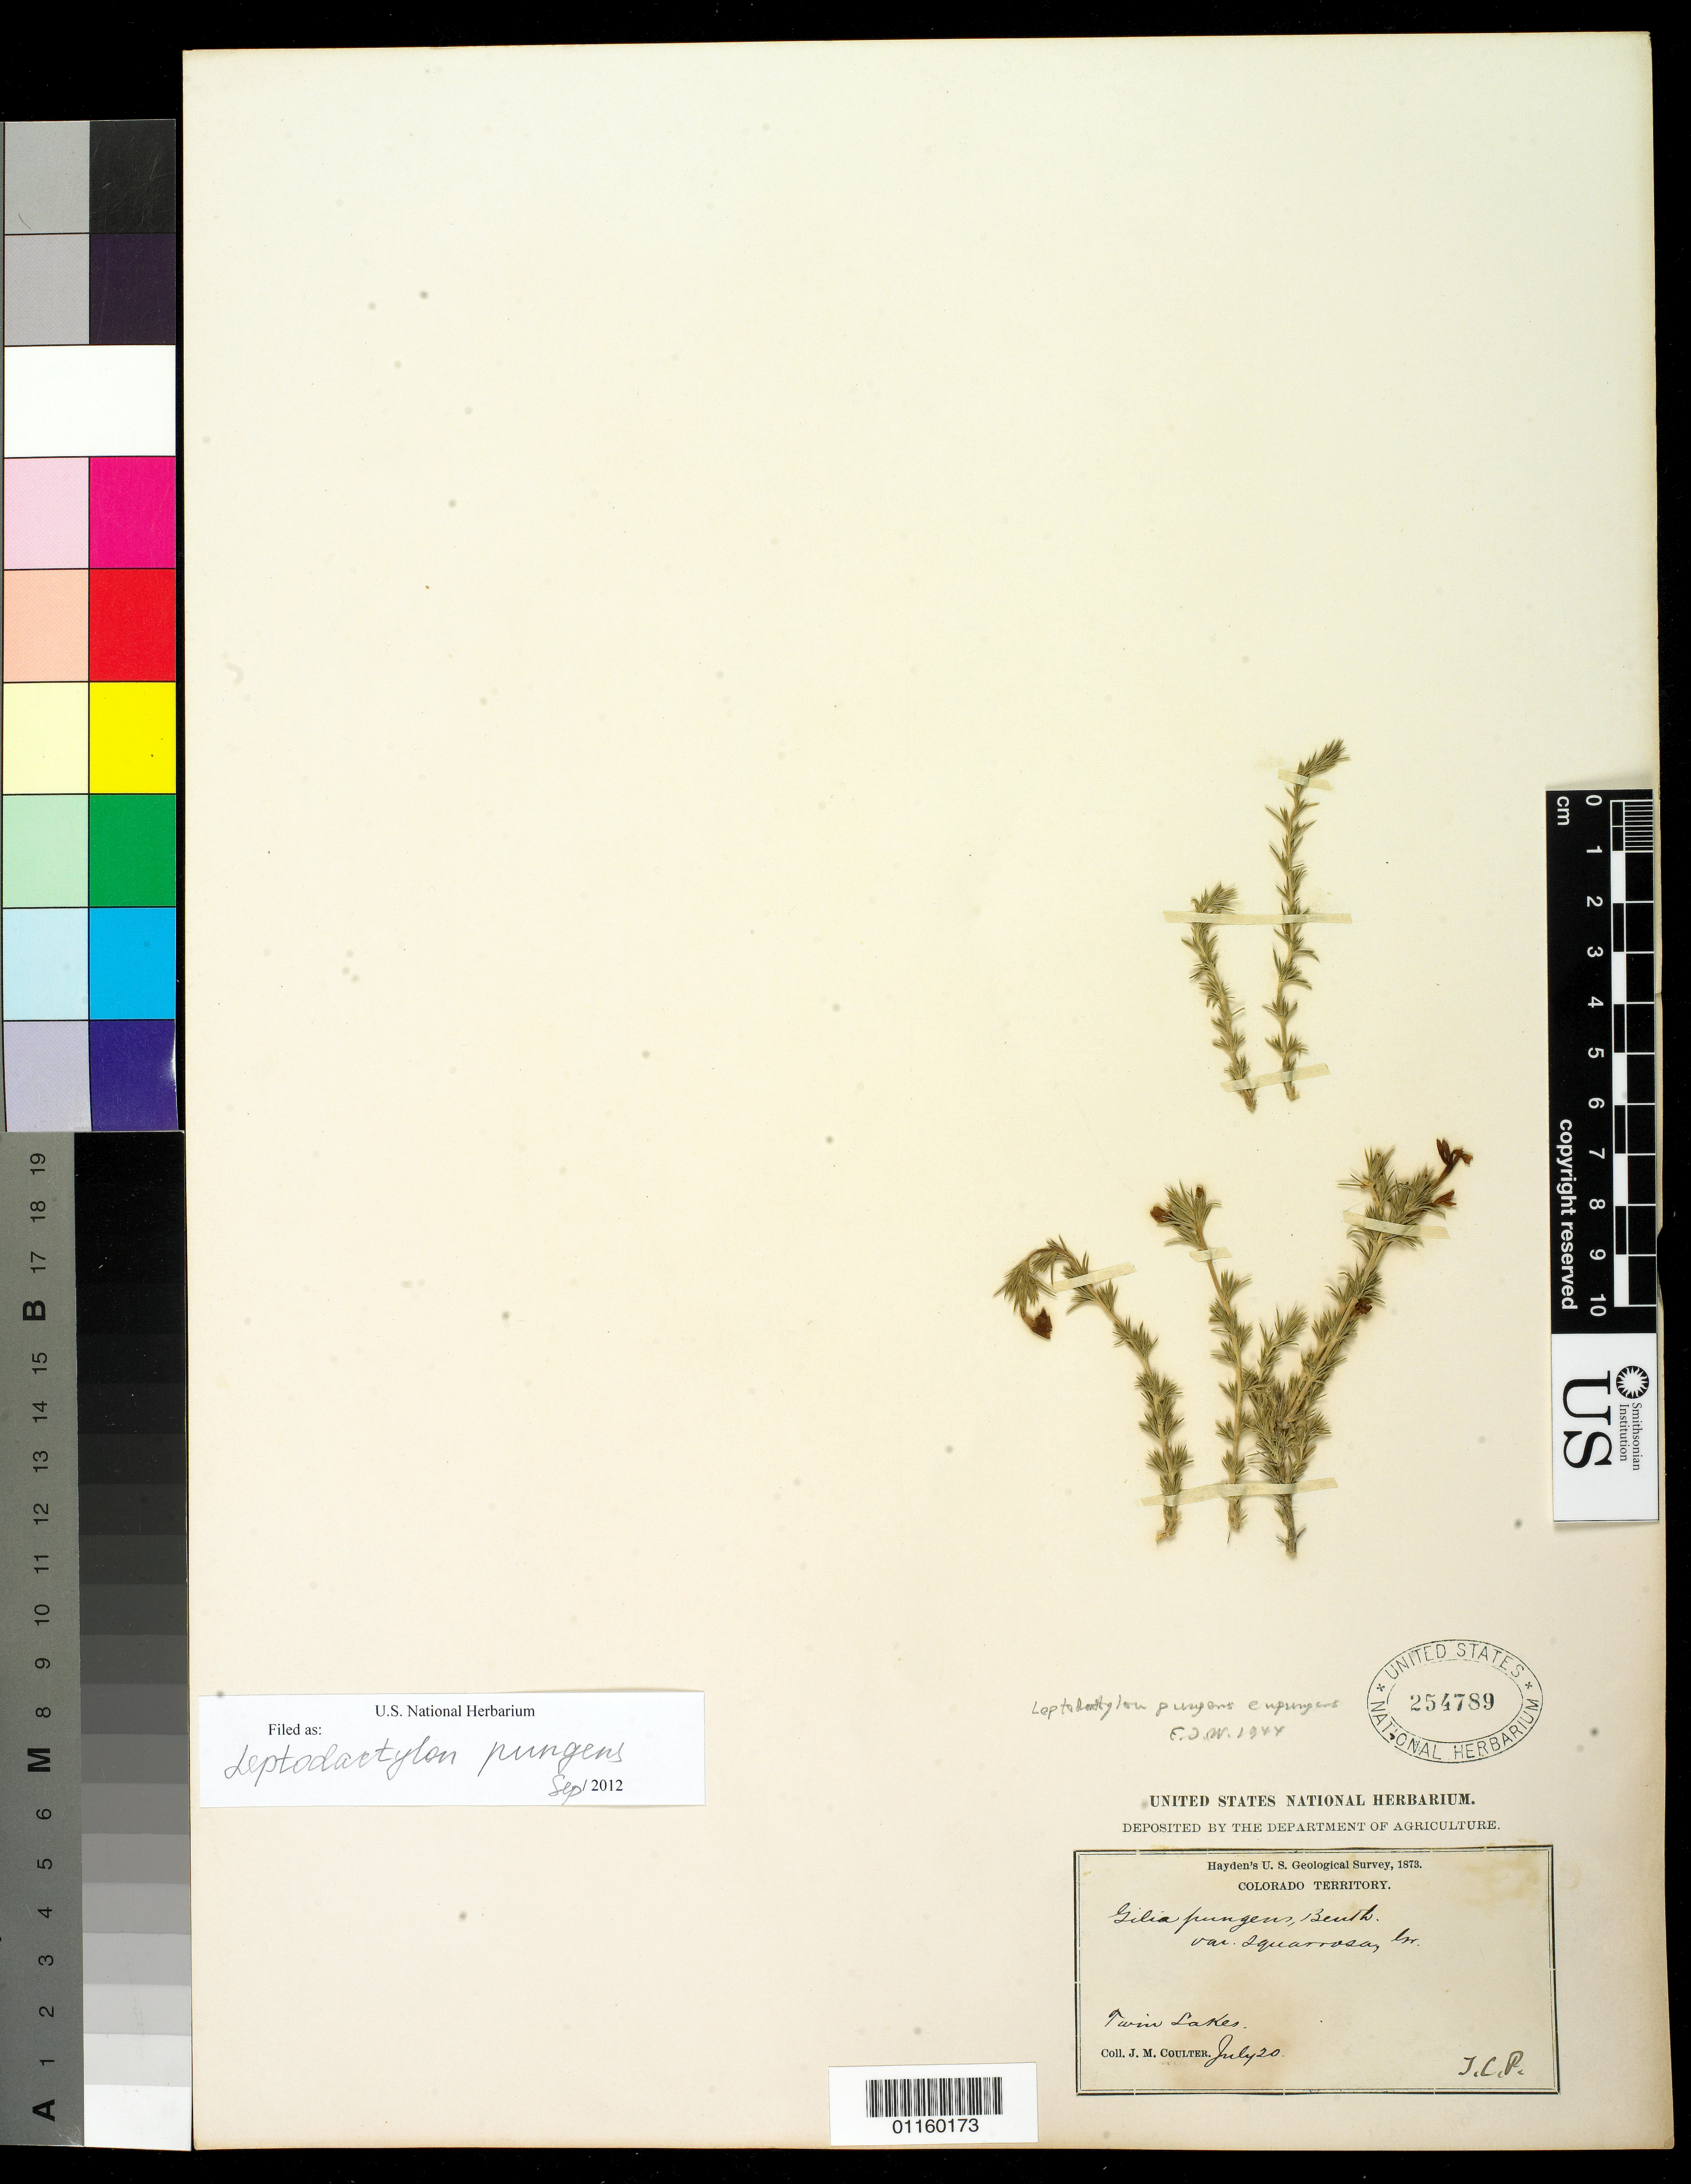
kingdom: Plantae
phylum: Tracheophyta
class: Magnoliopsida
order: Ericales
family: Polemoniaceae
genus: Linanthus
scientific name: Linanthus pungens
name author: (Torr.) J.M. Porter & L.A. Johnson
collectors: J. M. Coulter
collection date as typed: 20 Jul 1873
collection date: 1873-07-20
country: United States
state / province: Colorado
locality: Twin Lakes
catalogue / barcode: US 254789